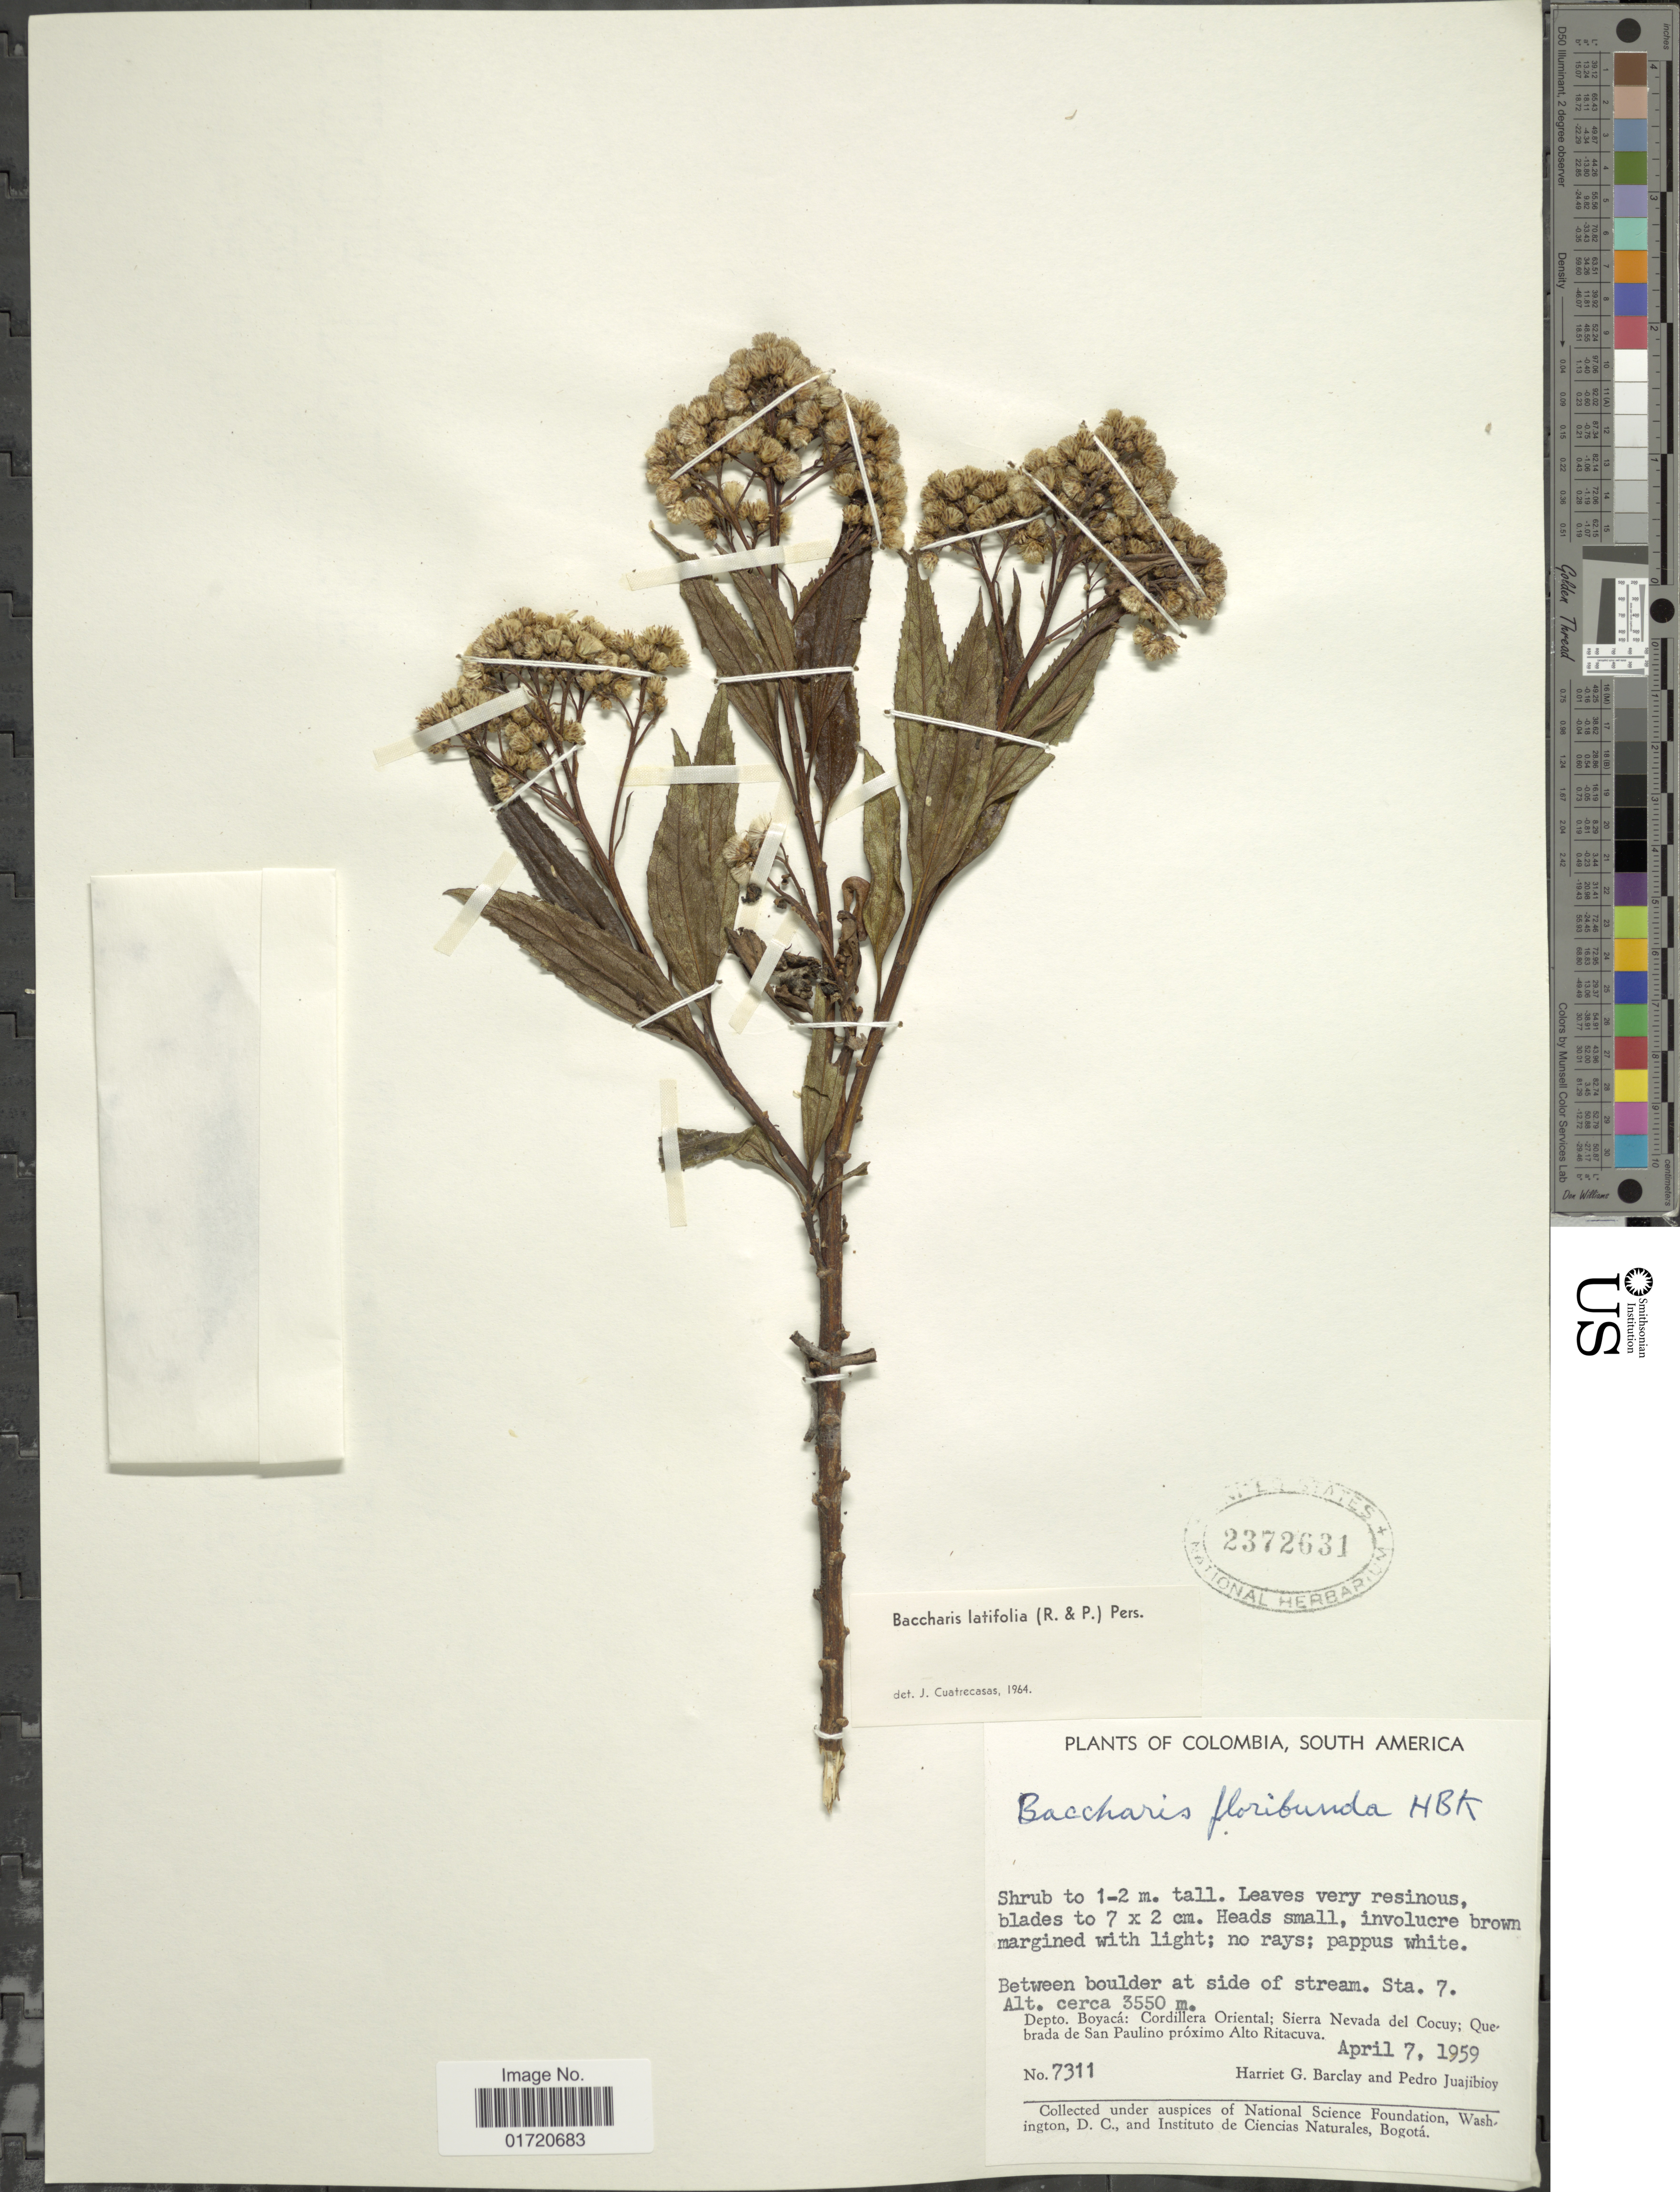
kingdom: Plantae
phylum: Tracheophyta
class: Magnoliopsida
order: Asterales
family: Asteraceae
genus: Baccharis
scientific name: Baccharis latifolia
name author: (Ruiz & Pav.) Pers.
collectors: H. G. Barclay & P. Juajibioy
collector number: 7311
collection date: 1959-04-07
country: Colombia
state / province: Boyacá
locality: South America, Cordillera Oriental, Sierra Nevada del Cocuy, Quebrada de San Paulino proximo Alto Ritacuva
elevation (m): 3550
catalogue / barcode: US 2372631